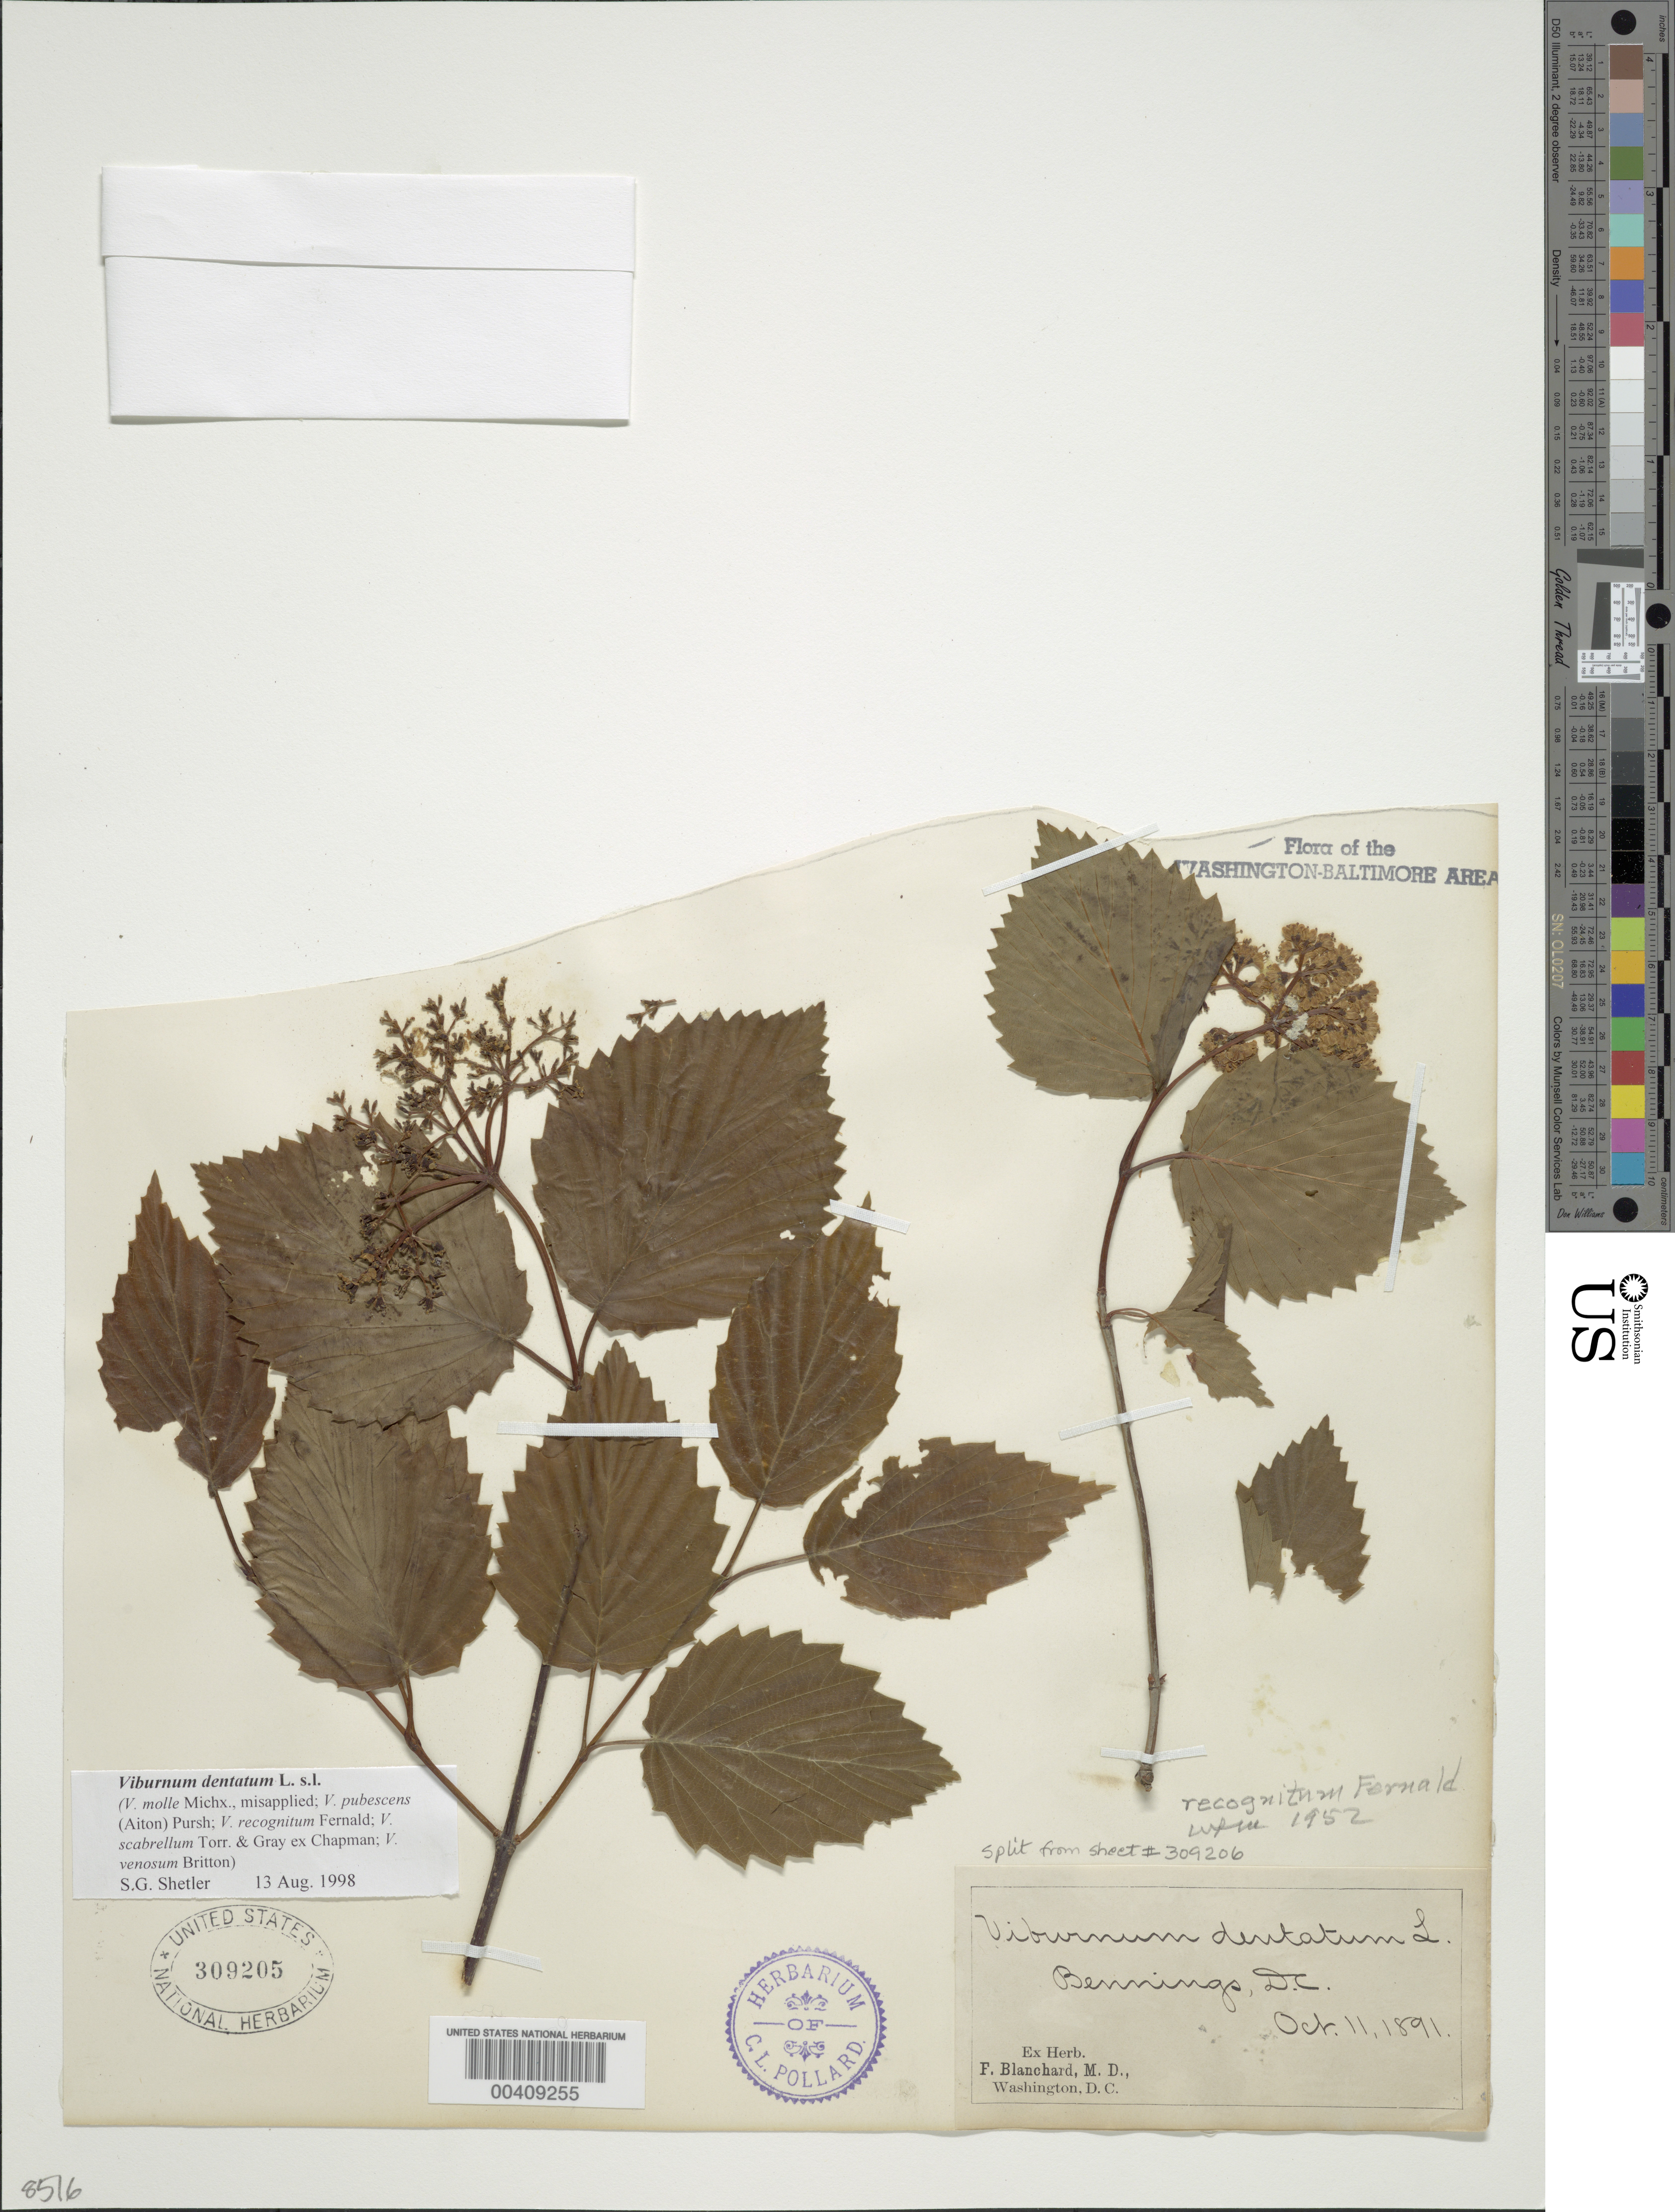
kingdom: Plantae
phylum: Tracheophyta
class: Magnoliopsida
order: Dipsacales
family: Viburnaceae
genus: Viburnum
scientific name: Viburnum dentatum var. recognitum ined.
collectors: F. Blanchard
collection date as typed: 11 Oct 1891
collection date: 1891-10-11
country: United States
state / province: District of Columbia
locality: Bennings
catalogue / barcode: US 309205